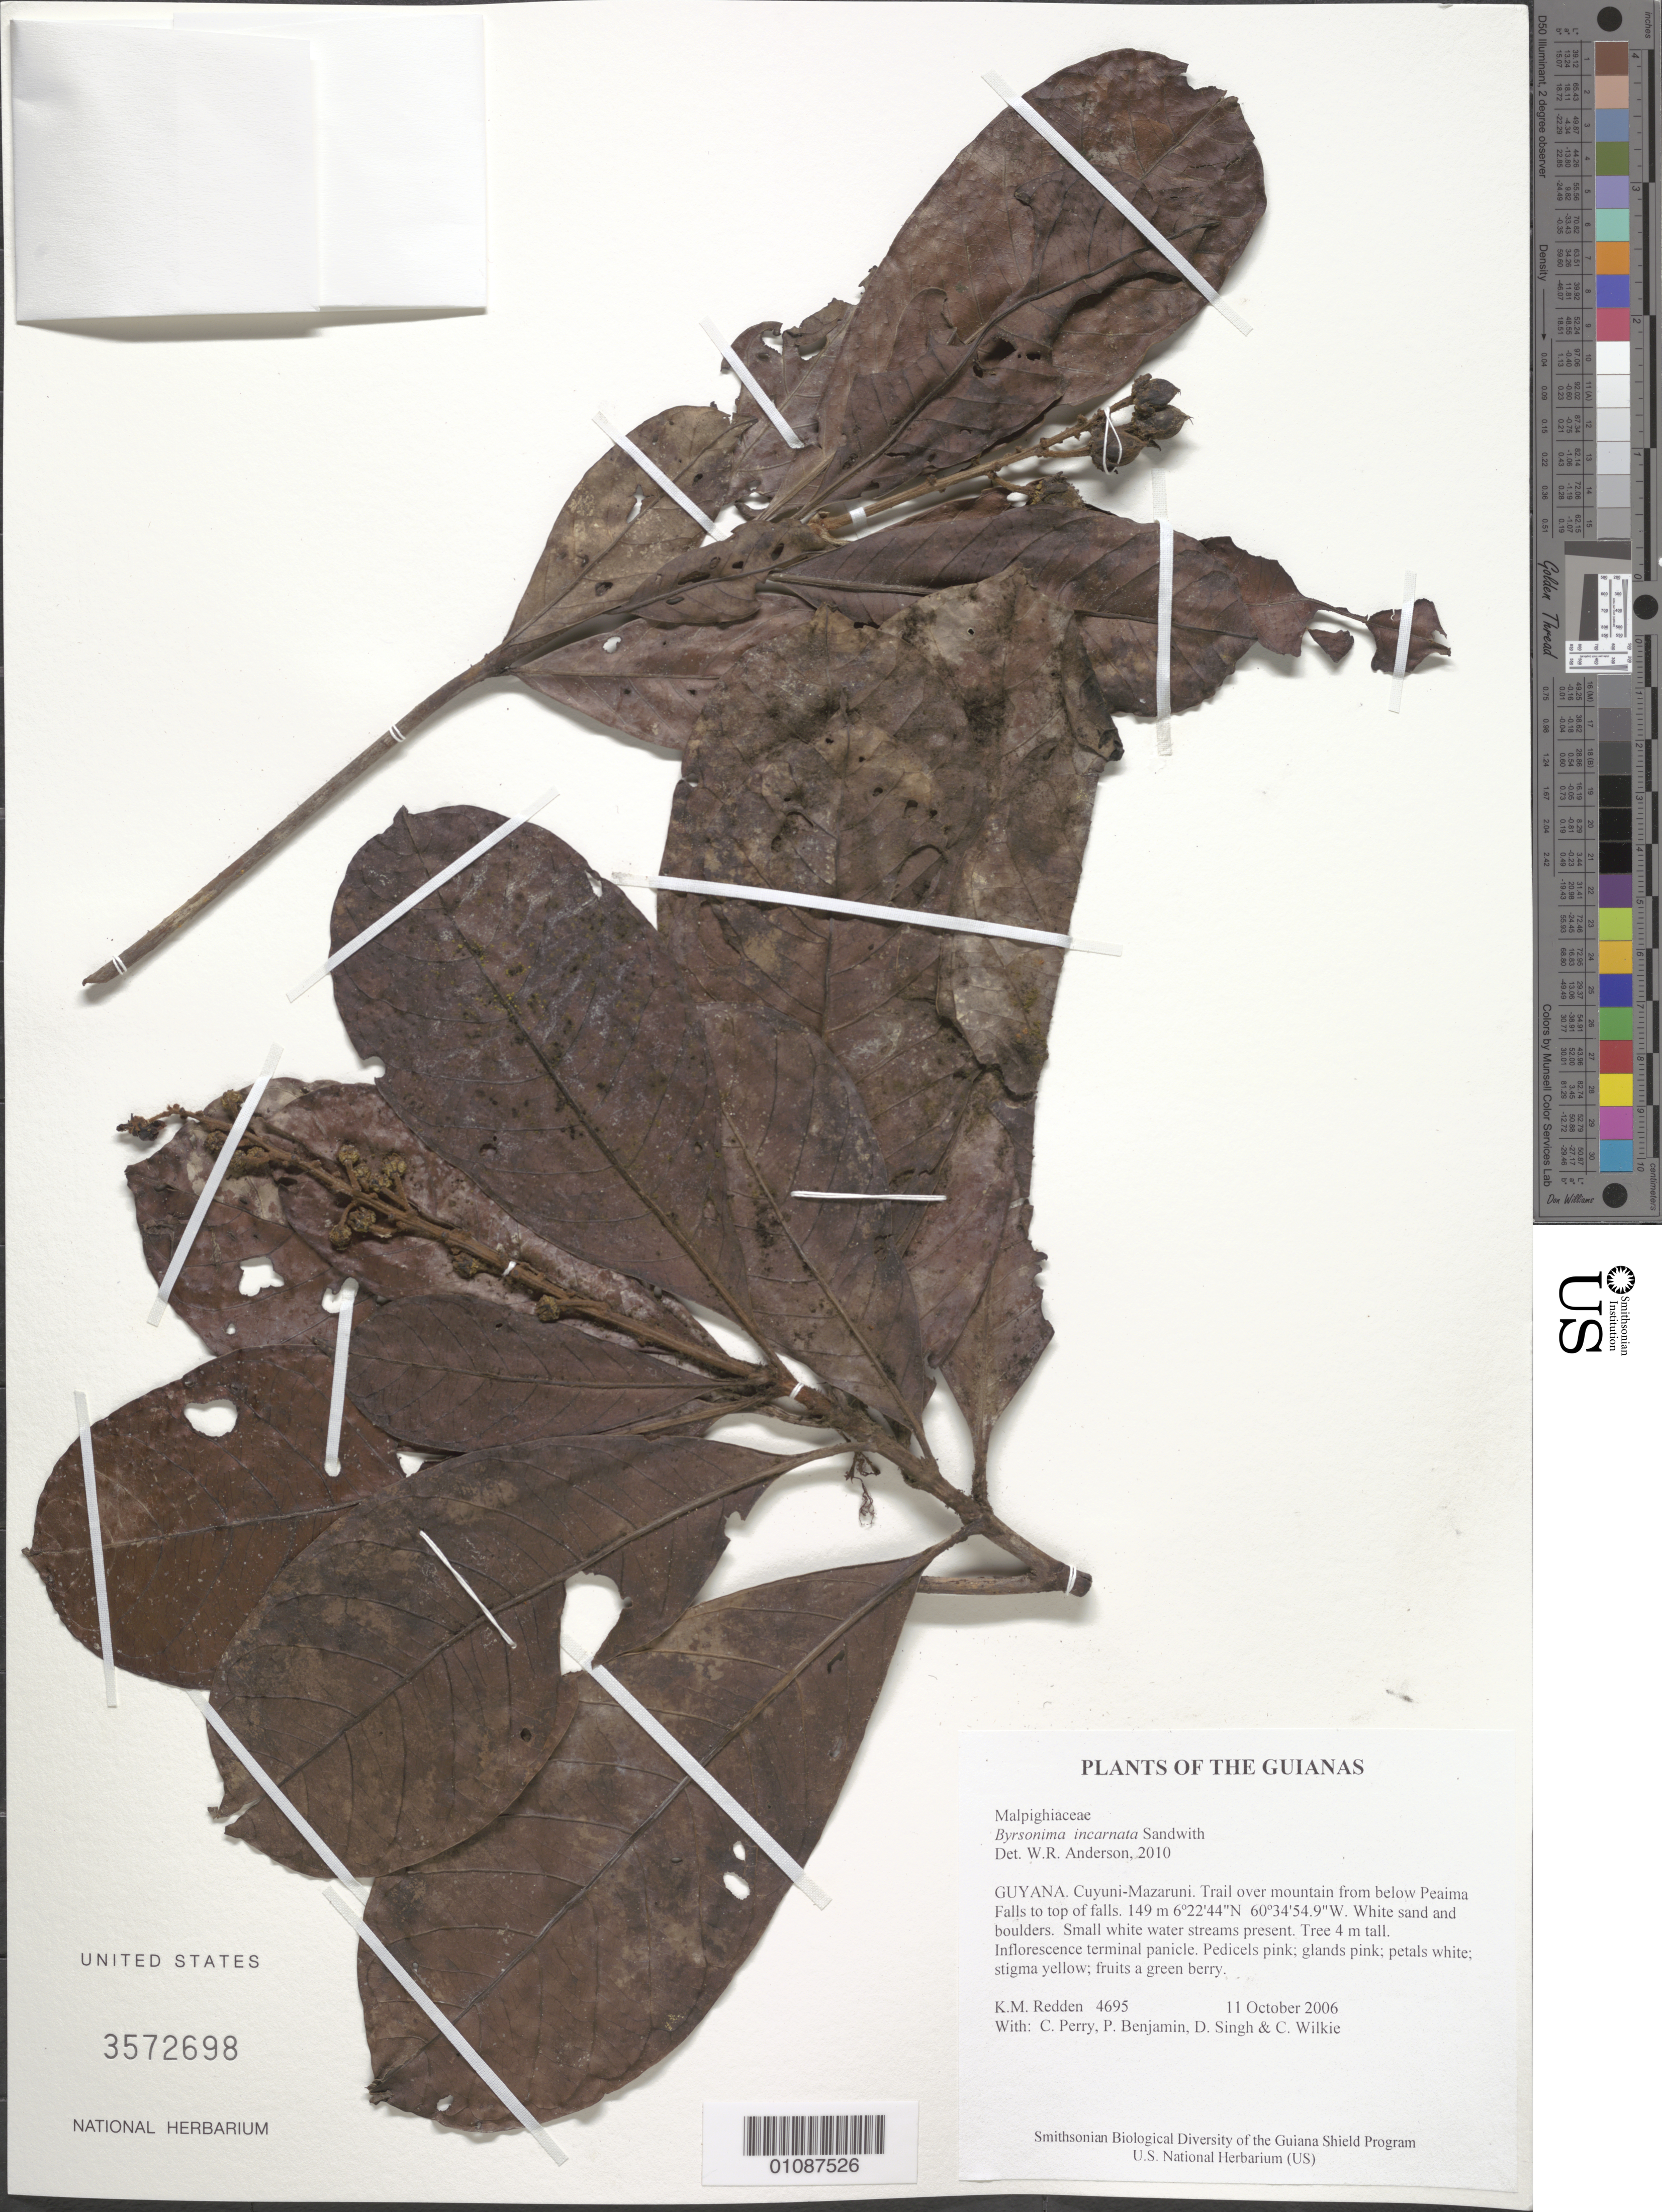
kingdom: Plantae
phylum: Tracheophyta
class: Magnoliopsida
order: Malpighiales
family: Malpighiaceae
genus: Byrsonima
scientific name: Byrsonima incarnata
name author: Sandwith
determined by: Anderson, W. R., (MICH), University of Michigan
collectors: K. M. Redden, C. Perry, P. Benjamin, D. Singh & C. Wilkie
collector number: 4695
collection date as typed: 11 October 2006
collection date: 2006-10-11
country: Guyana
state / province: Cuyuni-Mazaruni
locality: Trail over mountain from below Peaima Falls to top of falls.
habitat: White sand and boulders. Small white water streams present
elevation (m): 149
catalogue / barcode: US 3572698